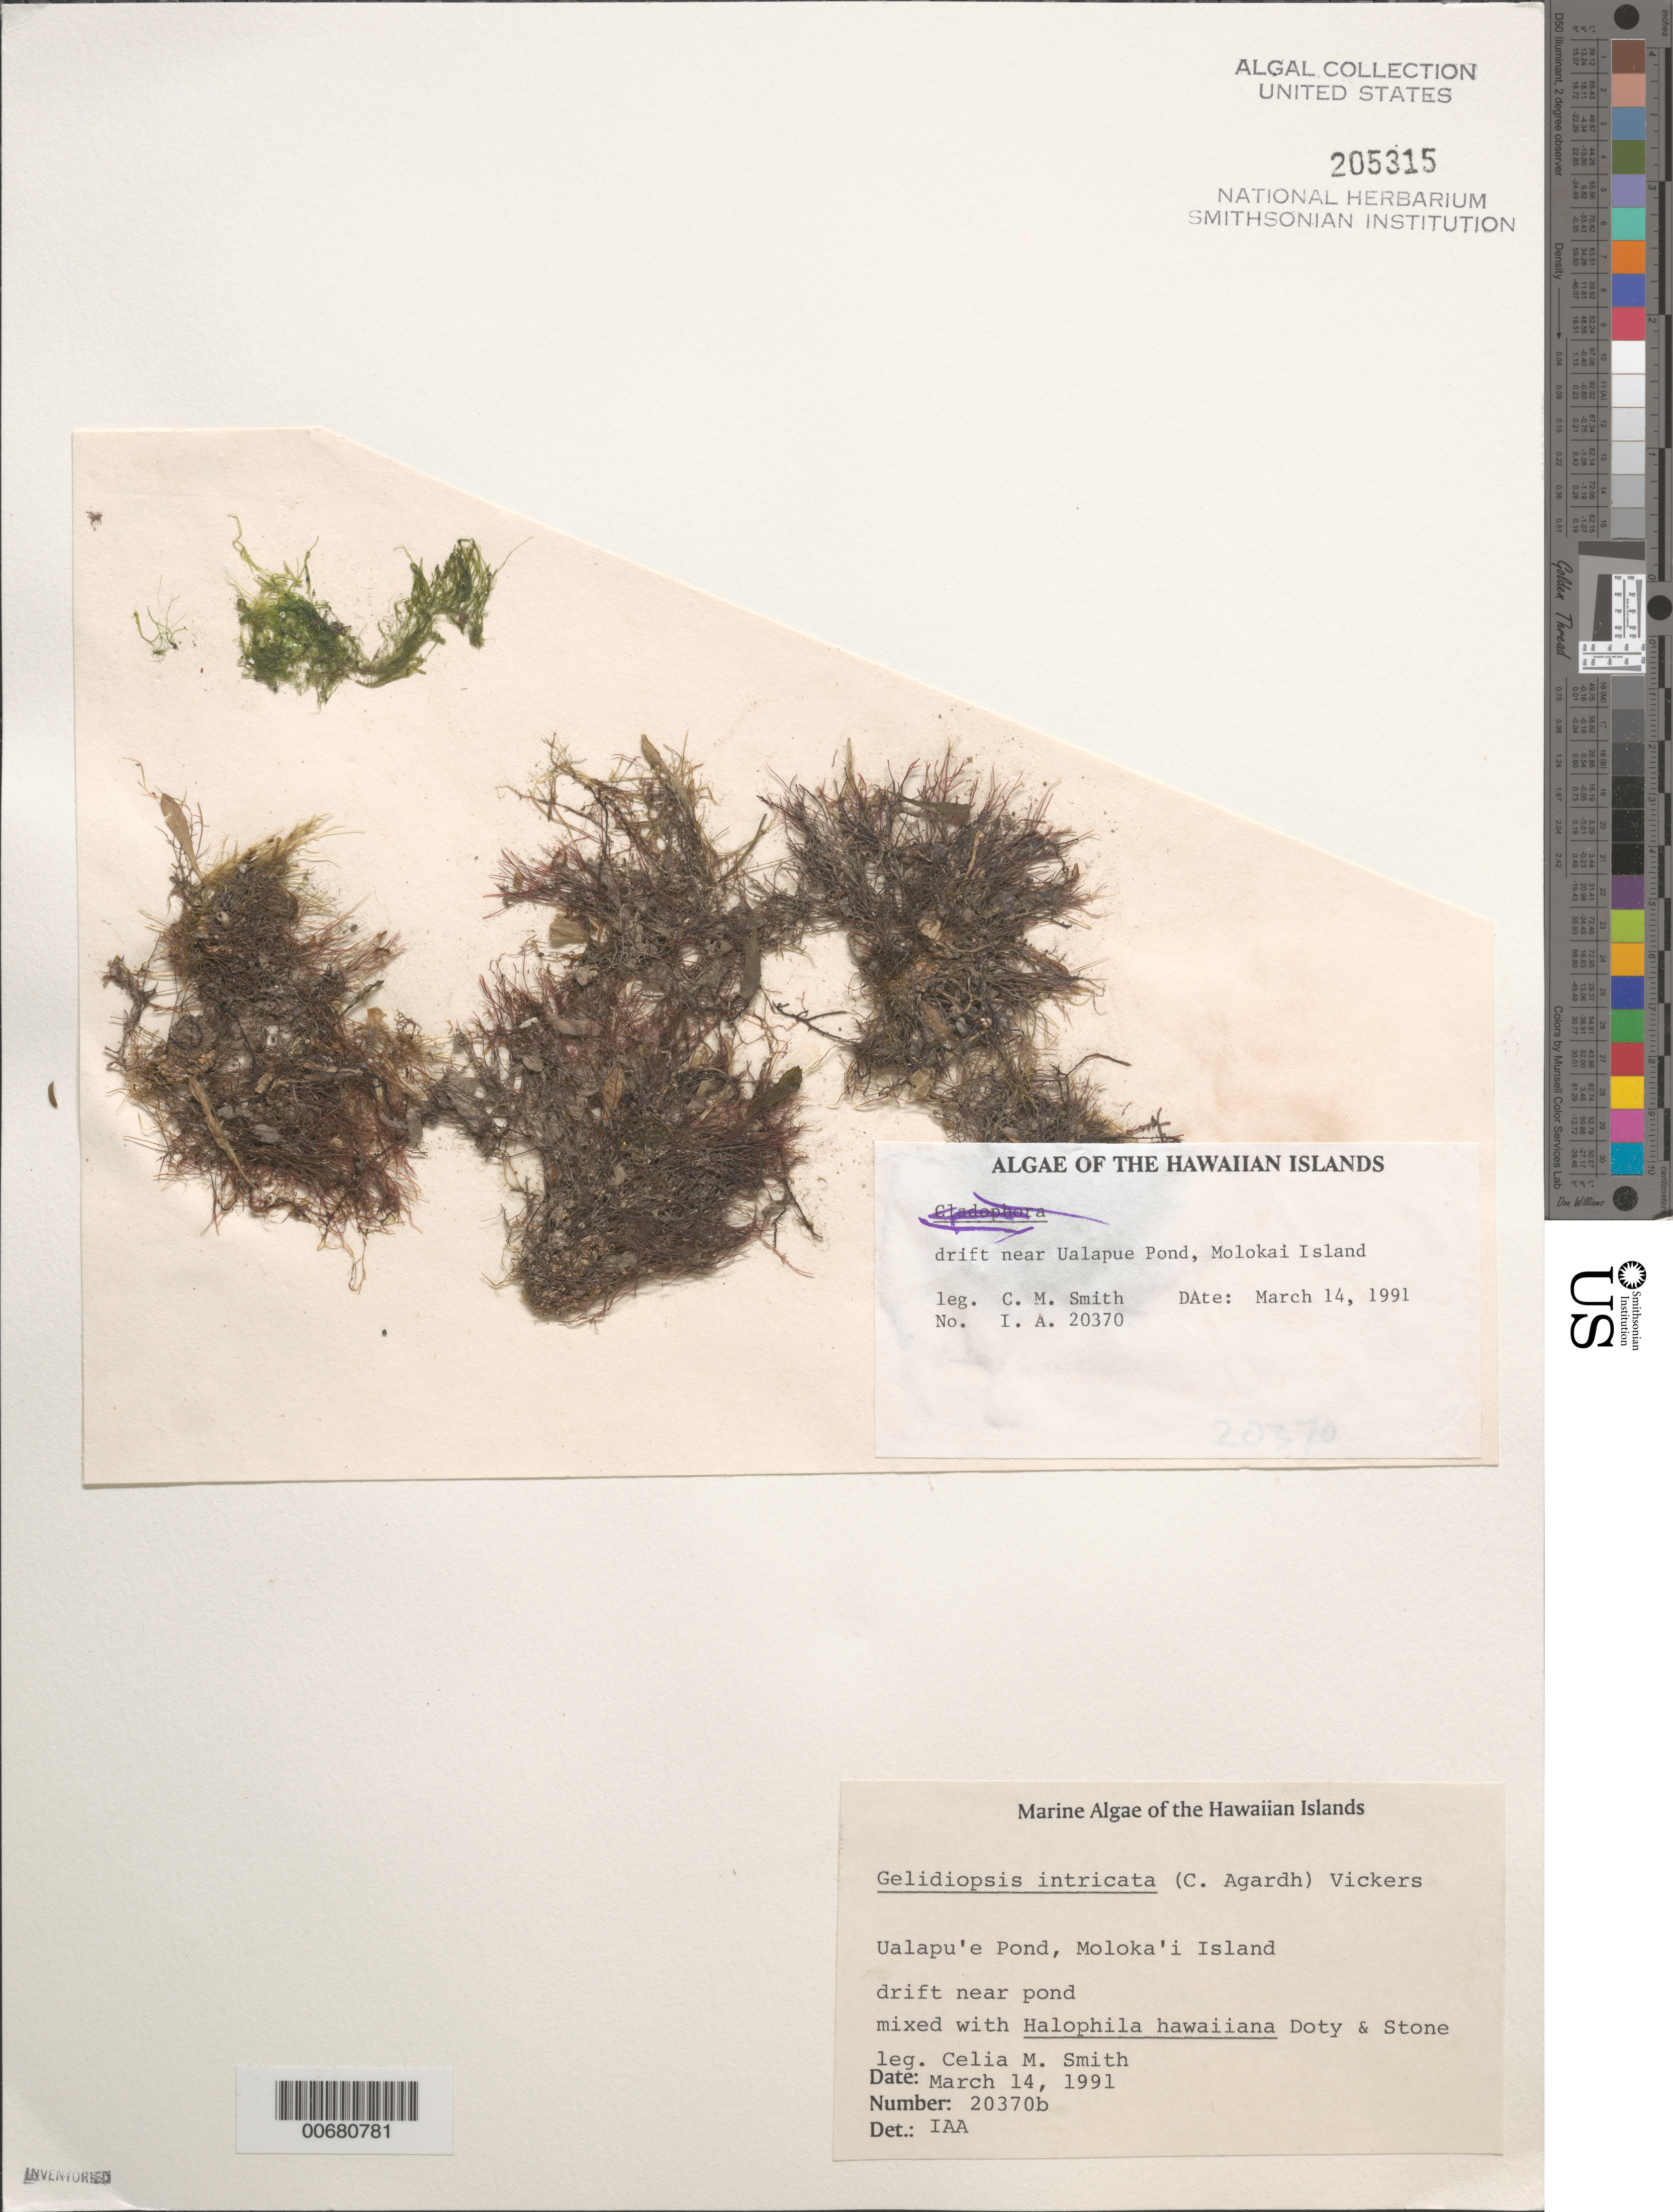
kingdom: Plantae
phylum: Rhodophyta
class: Florideophyceae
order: Rhodymeniales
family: Lomentariaceae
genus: Ceratodictyon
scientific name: Ceratodictyon intricatum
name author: (C. Agardh) R.E. Norris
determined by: Algae name updating Project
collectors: C. M. Smith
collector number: IAA 20370b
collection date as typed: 14 Mar 1991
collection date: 1991-03-14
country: United States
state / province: Hawaii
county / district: Maui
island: Moloka'i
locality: Ualapu'e Pond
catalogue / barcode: US 205315